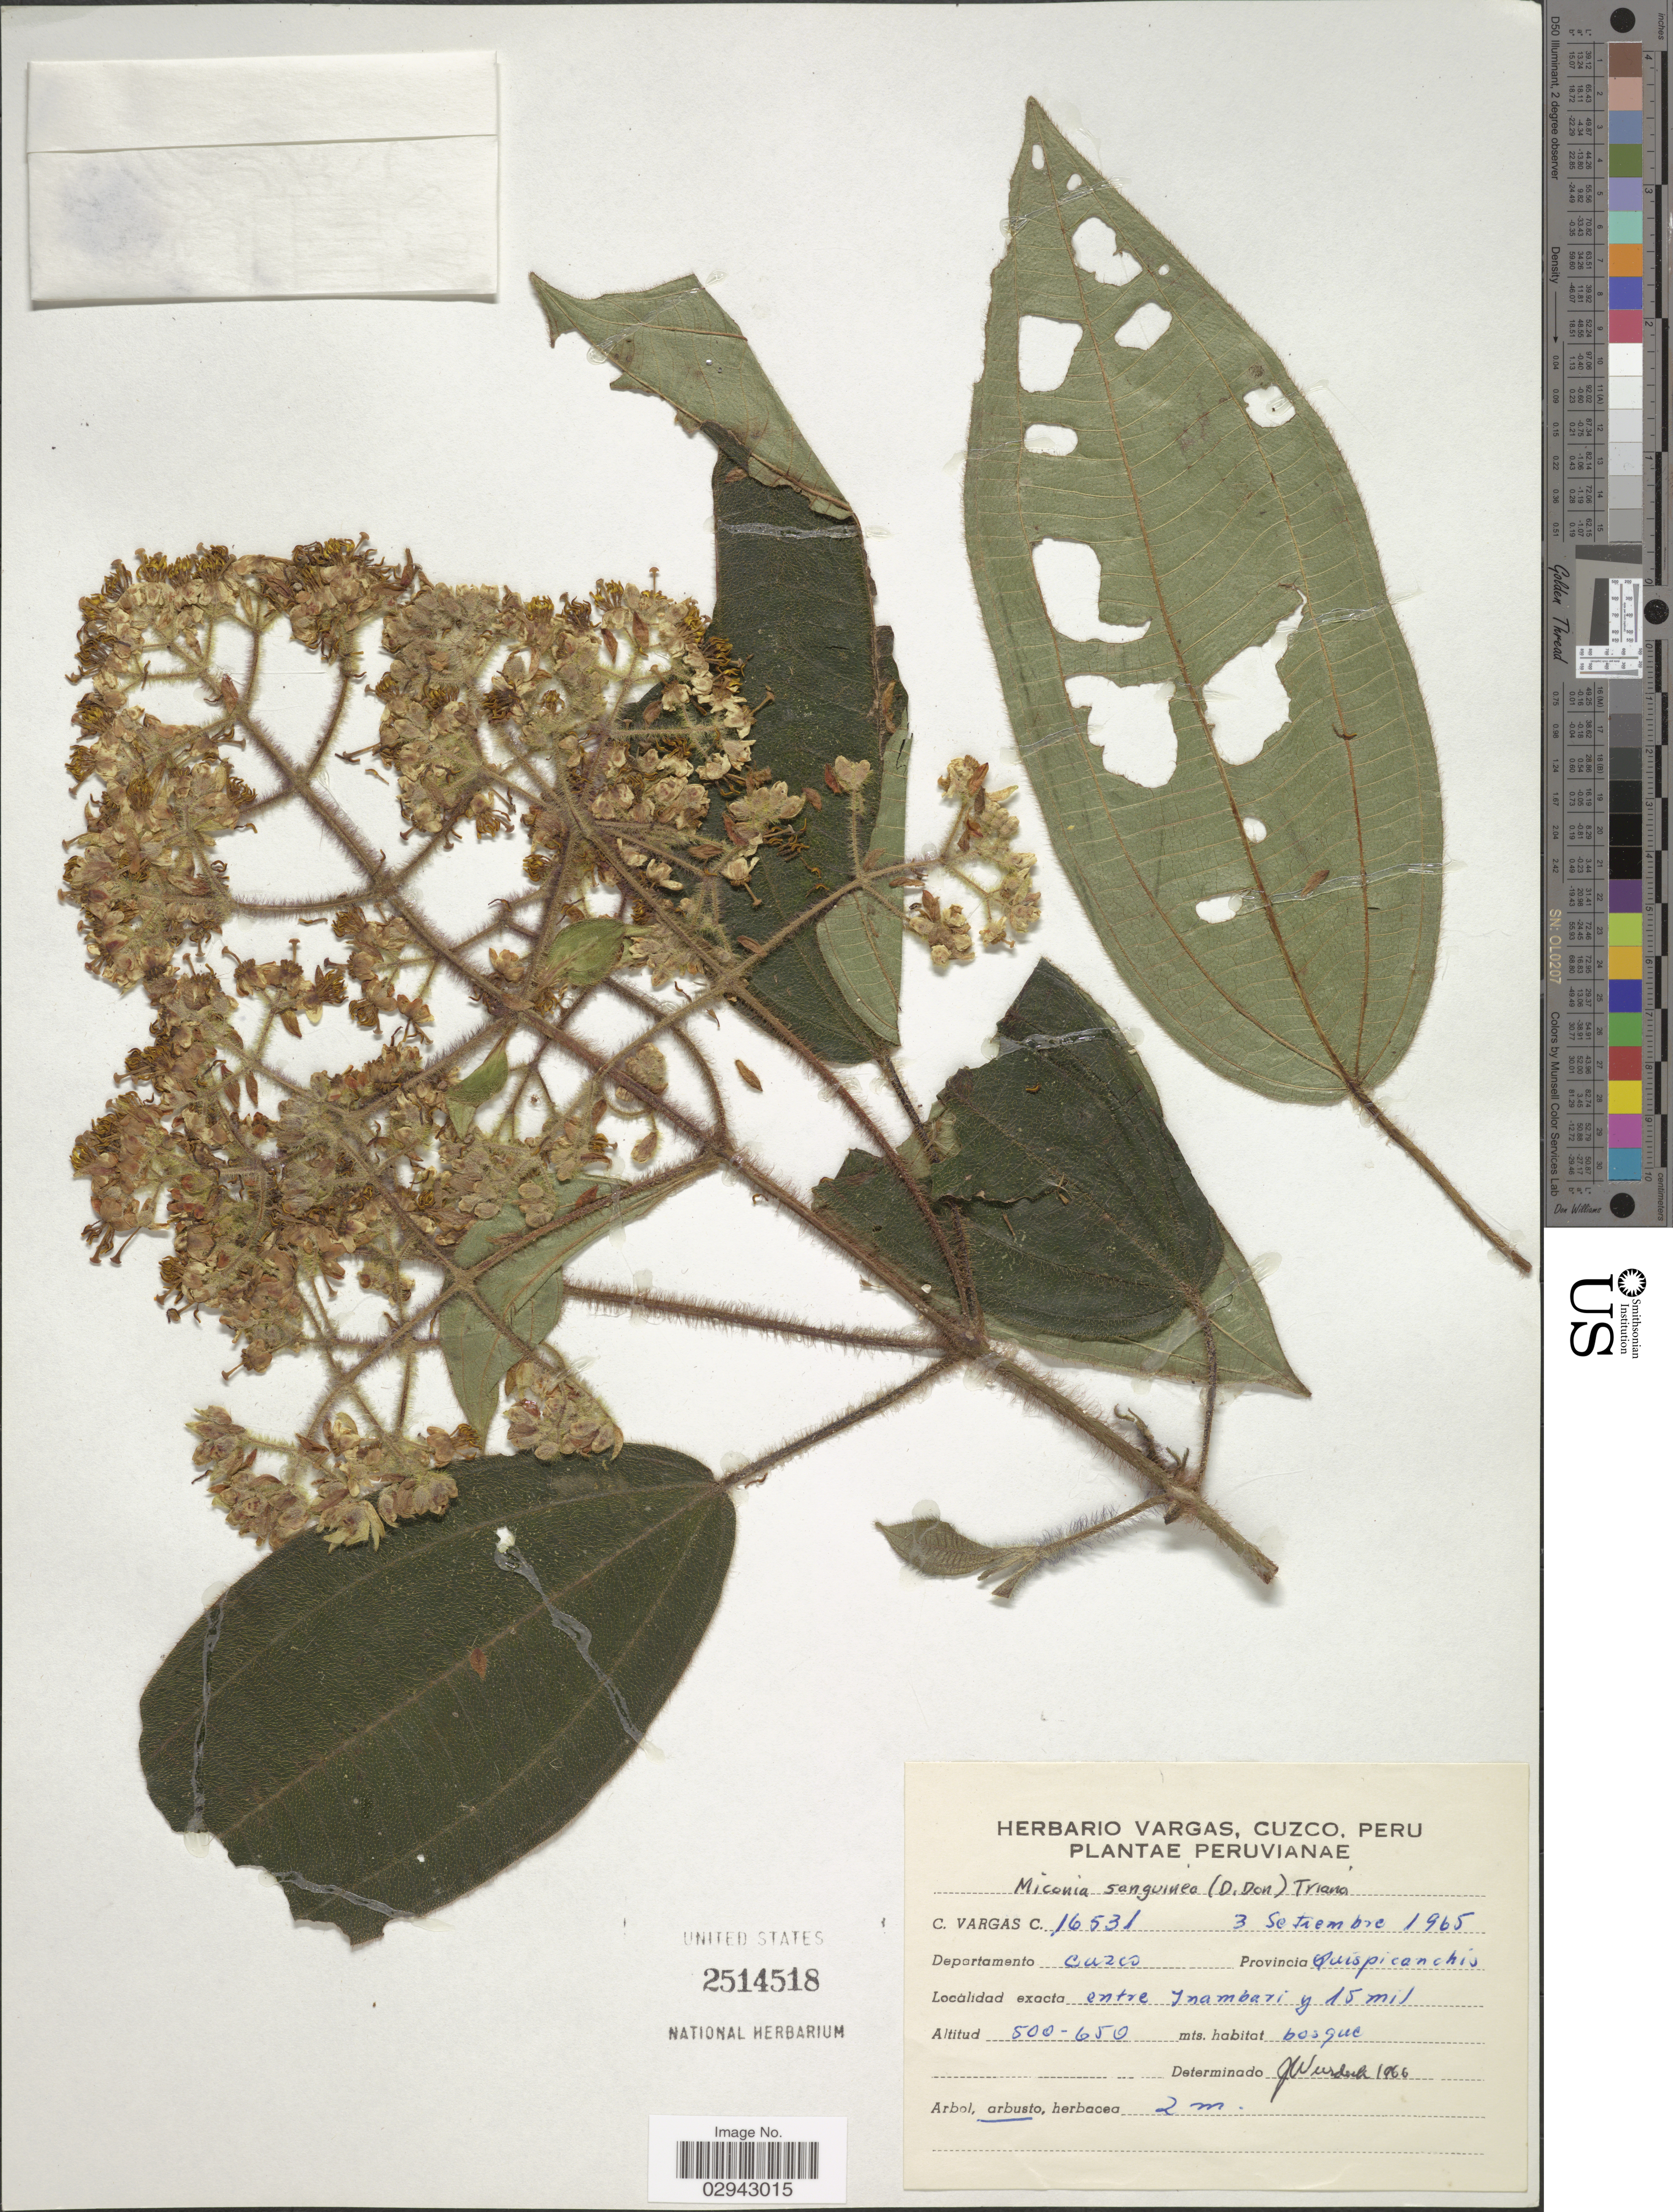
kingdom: Plantae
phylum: Tracheophyta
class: Magnoliopsida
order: Myrtales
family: Melastomataceae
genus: Miconia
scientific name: Miconia sanguinea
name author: (D. Don) Triana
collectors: C. Vargas Calderón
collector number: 16531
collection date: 1965-09-03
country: Peru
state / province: Cusco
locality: Departamento Cuzco. Provincia Quispicanchis. Entre Inambari y 15 mil.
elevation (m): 500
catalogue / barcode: US 2514518